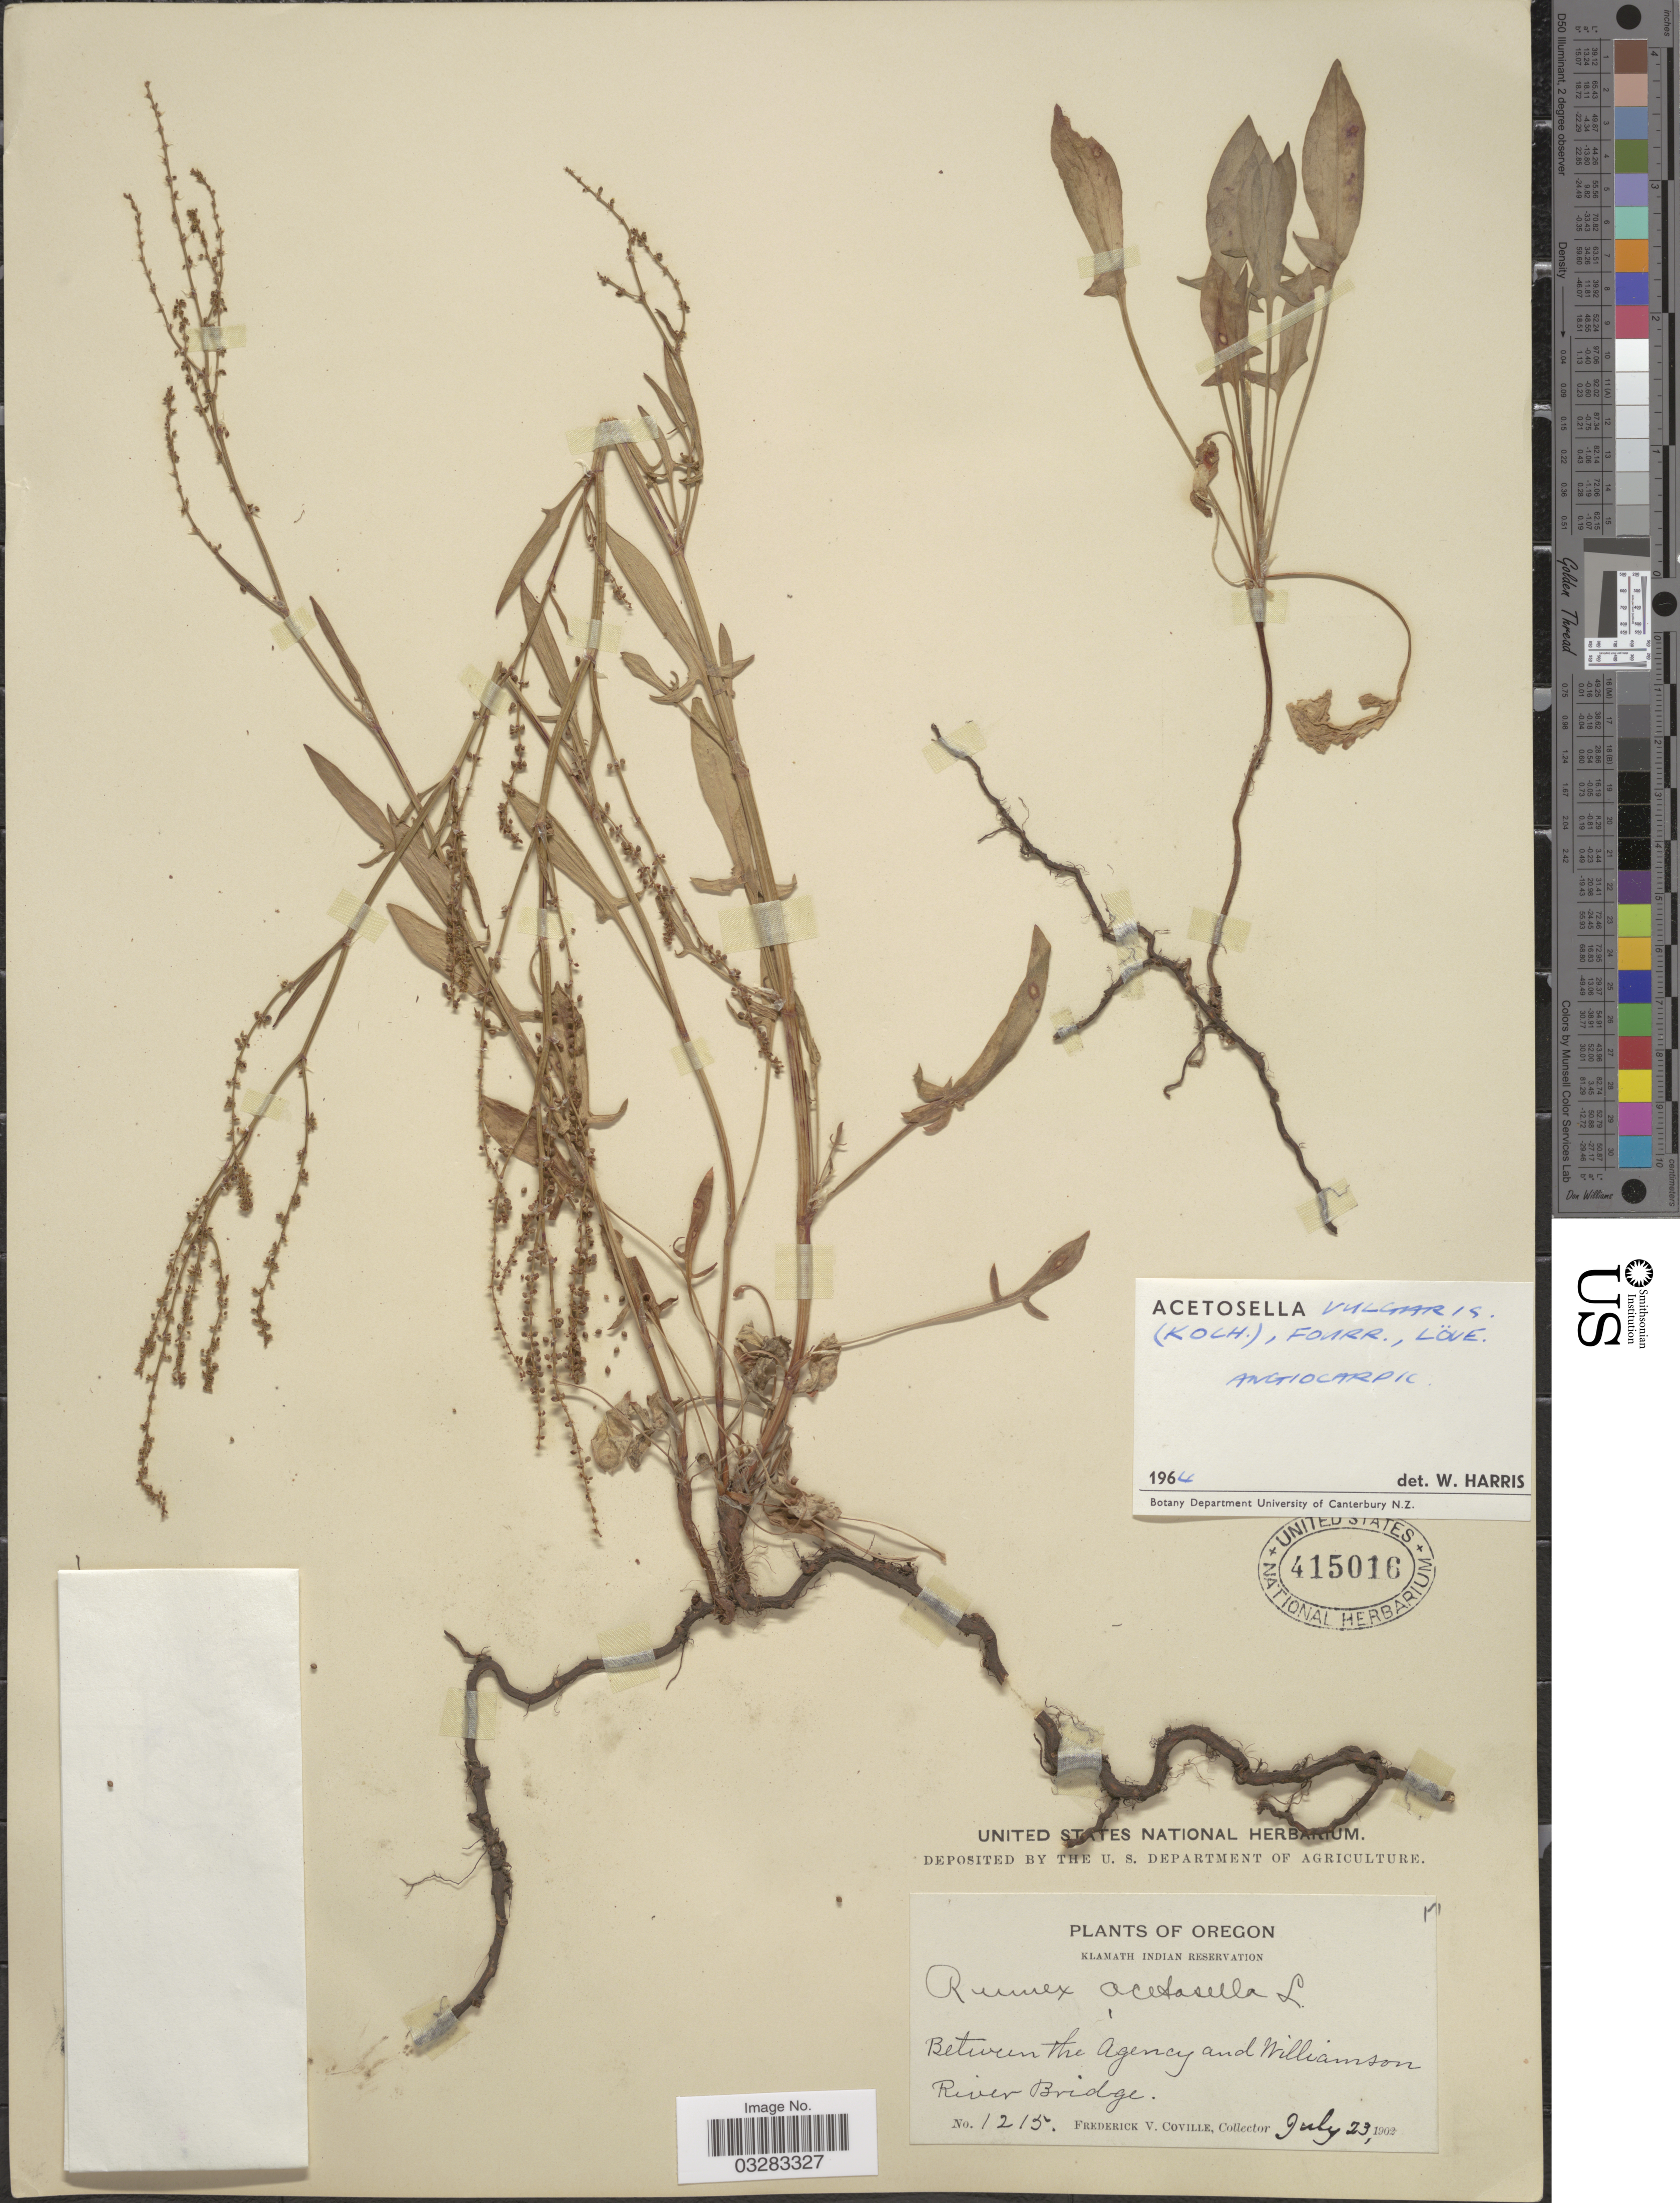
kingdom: Plantae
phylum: Tracheophyta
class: Magnoliopsida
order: Caryophyllales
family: Polygonaceae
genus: Rumex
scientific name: Rumex acetosella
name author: L.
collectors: F. V. Coville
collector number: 1215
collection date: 1902-07-23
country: United States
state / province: Oregon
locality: Klamath Indian Reservation. Between the Agency and Williamson River Bridge.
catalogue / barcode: US 415016